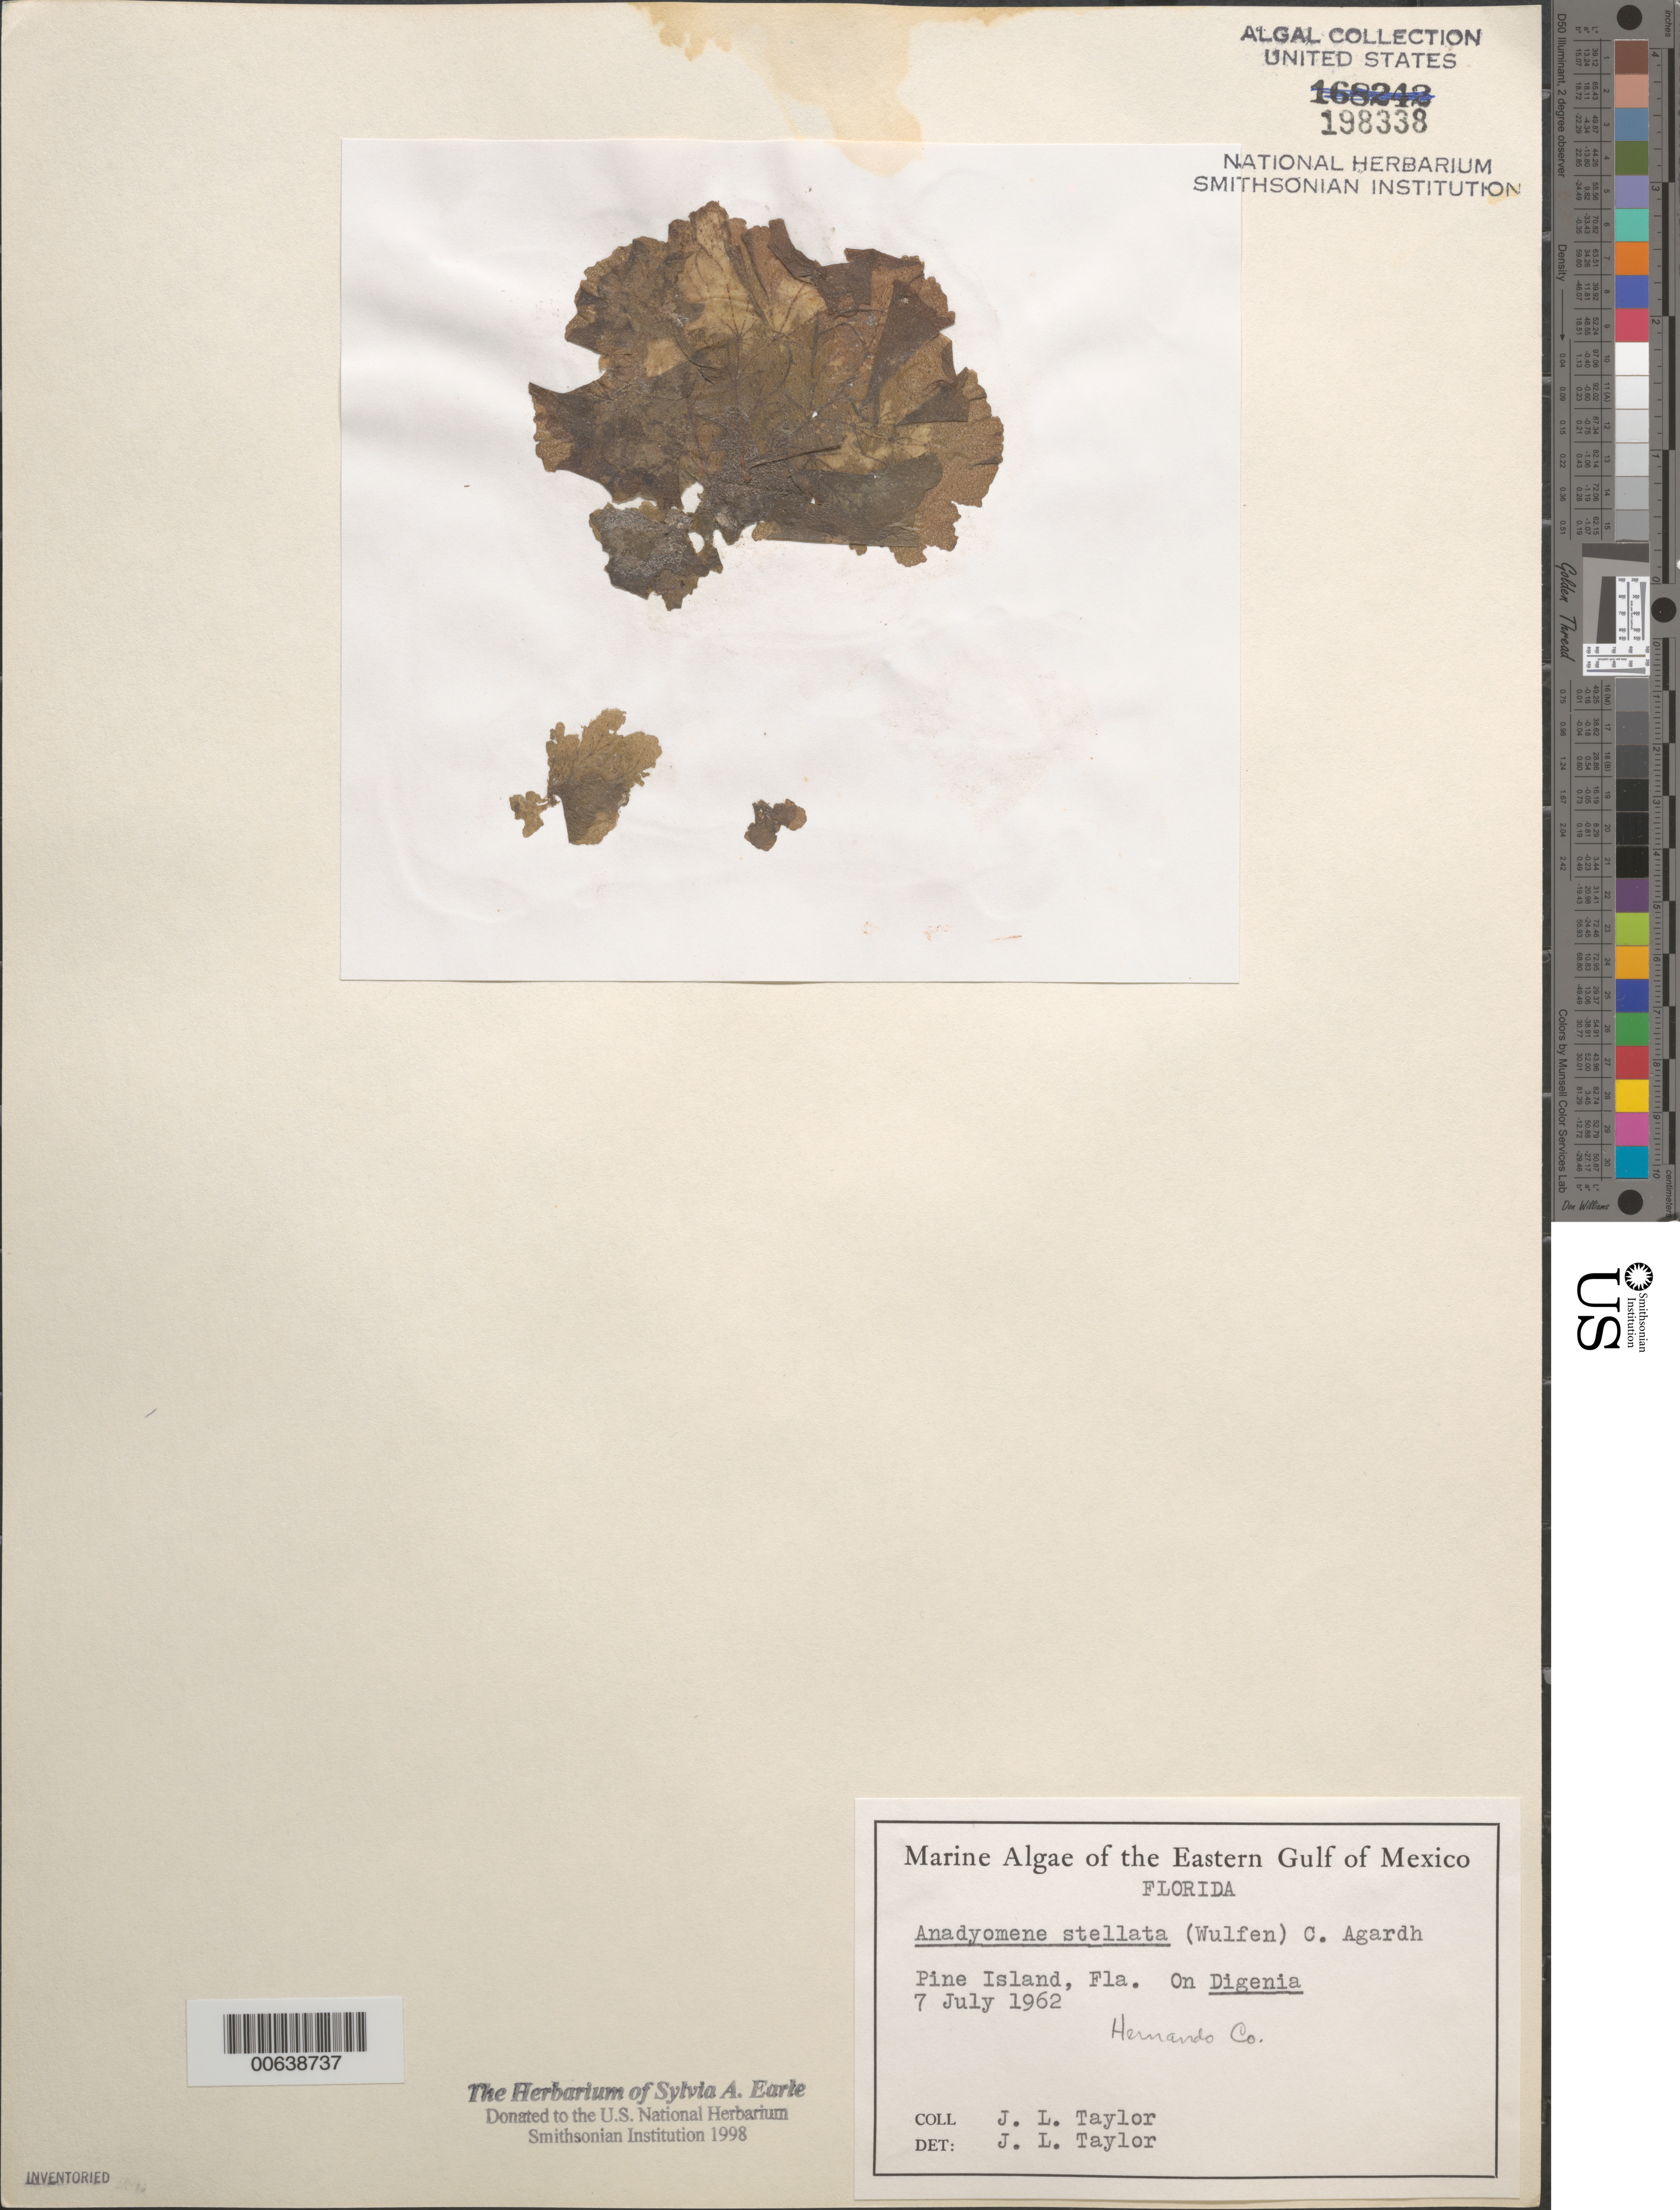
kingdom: Plantae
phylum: Chlorophyta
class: Ulvophyceae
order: Cladophorales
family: Anadyomenaceae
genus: Anadyomene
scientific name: Anadyomene stellata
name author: (Wulfen) C. Agardh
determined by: Taylor, J. L.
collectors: J. L. Taylor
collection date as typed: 07 Jul 1962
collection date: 1962-07-07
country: United States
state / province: Florida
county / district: Hernando County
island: Pine Island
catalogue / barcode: US 198338